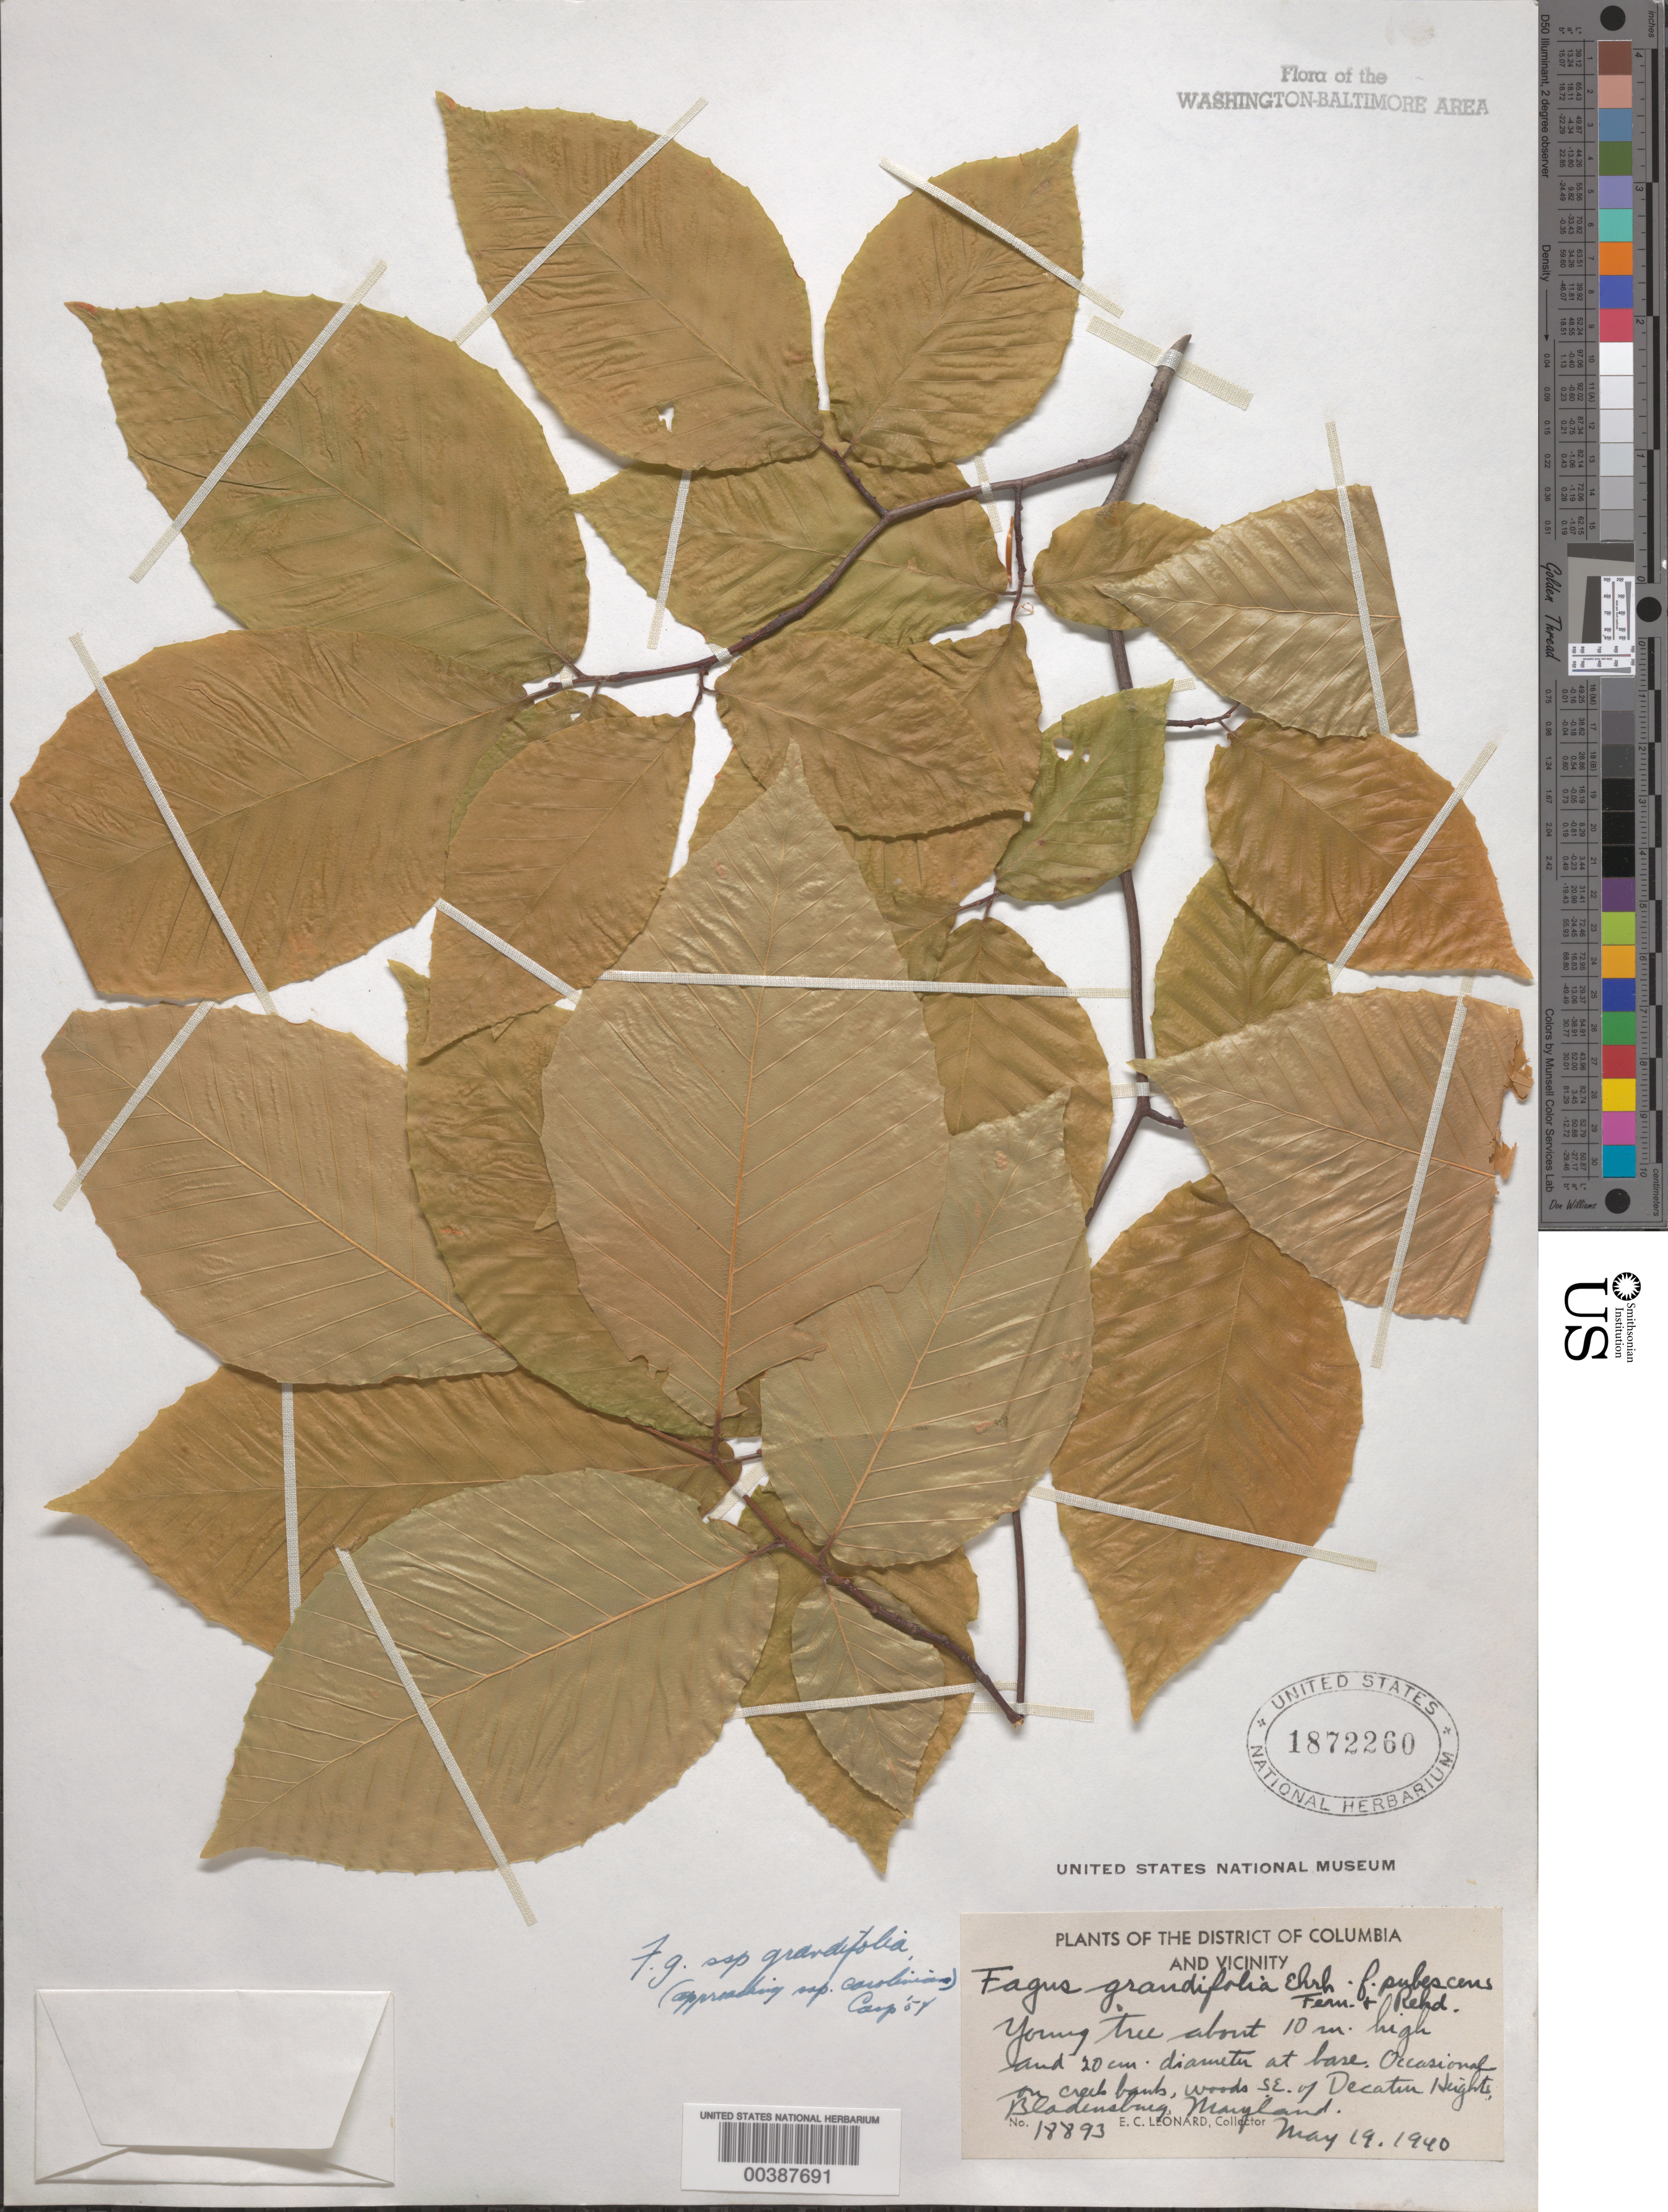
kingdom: Plantae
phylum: Tracheophyta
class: Magnoliopsida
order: Fagales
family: Fagaceae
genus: Fagus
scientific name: Fagus grandifolia subsp. grandifolia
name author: Ehrh.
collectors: E. C. Leonard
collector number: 18893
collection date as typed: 19 May 1940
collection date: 1940-05-19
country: United States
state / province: Maryland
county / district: Prince George's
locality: Southeast of Decatur Heights, Bladensburg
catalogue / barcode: US 1872260